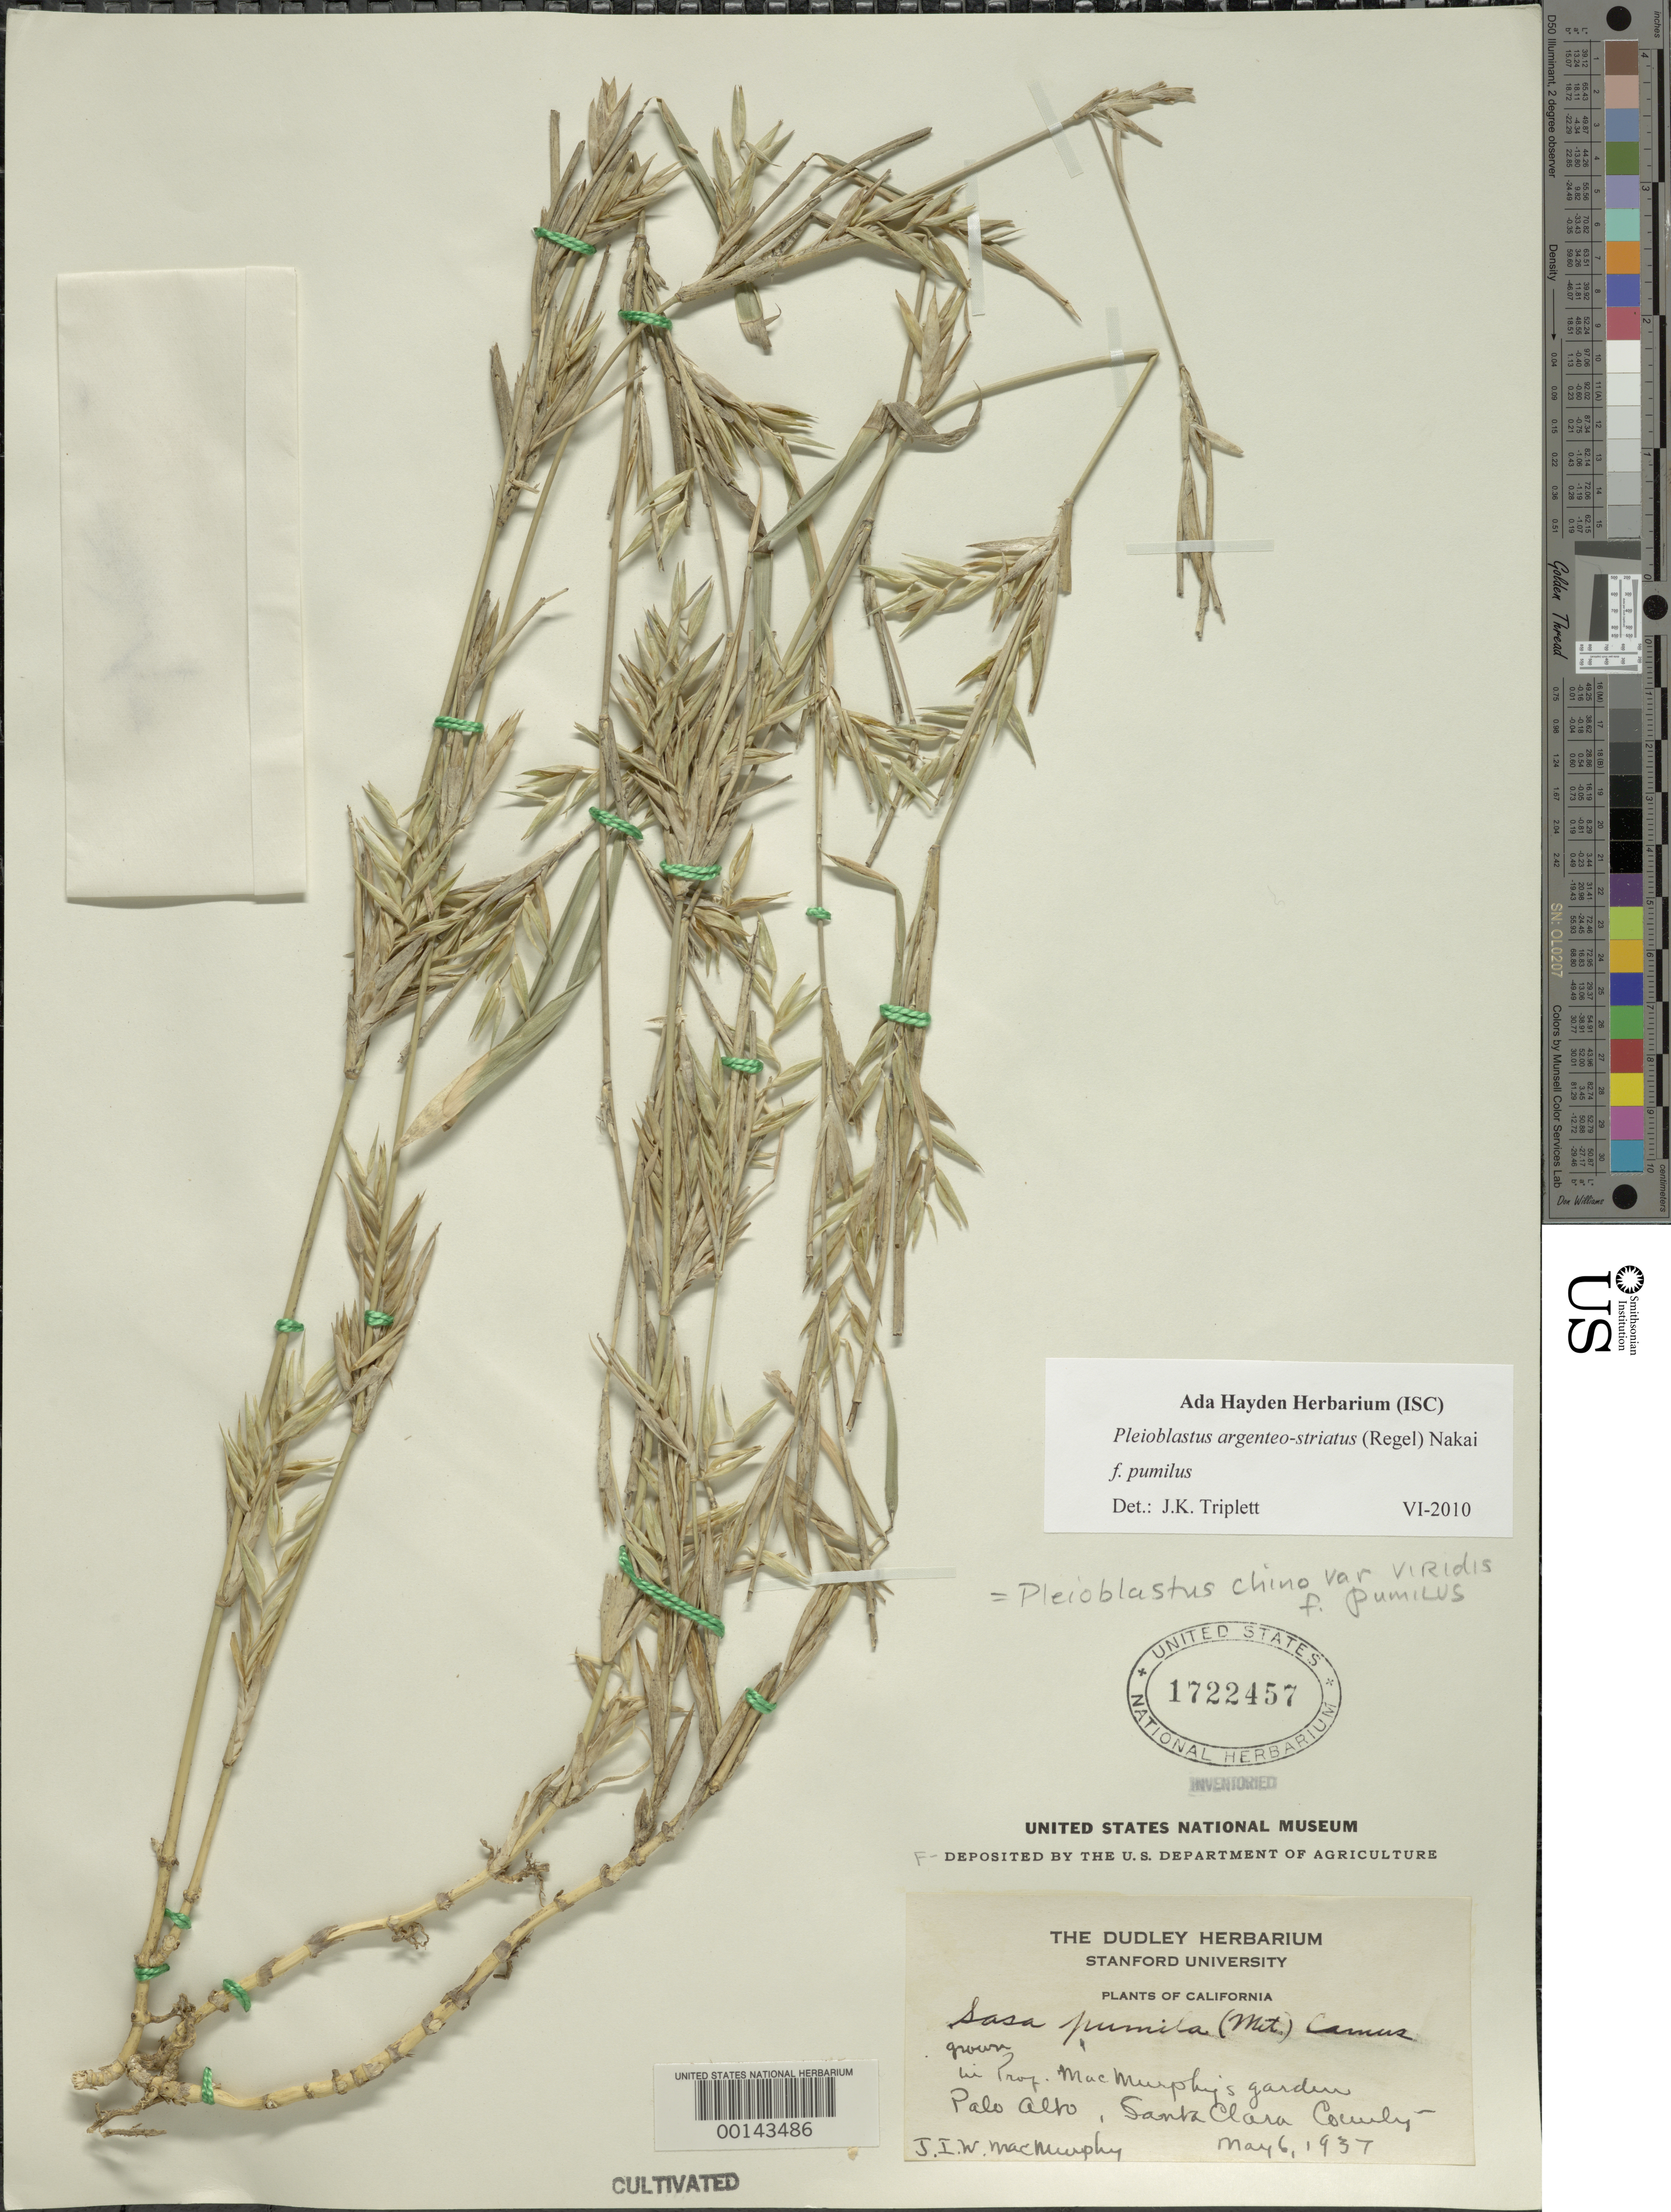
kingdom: Plantae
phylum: Tracheophyta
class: Liliopsida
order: Poales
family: Poaceae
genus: Pleioblastus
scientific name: Pleioblastus argenteostriatus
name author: (Regel) Nakai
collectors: J. MacMurphy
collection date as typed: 06 May 1937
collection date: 1937-05-06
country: United States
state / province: California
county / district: Santa Clara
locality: Palo alto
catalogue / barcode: US 1722457